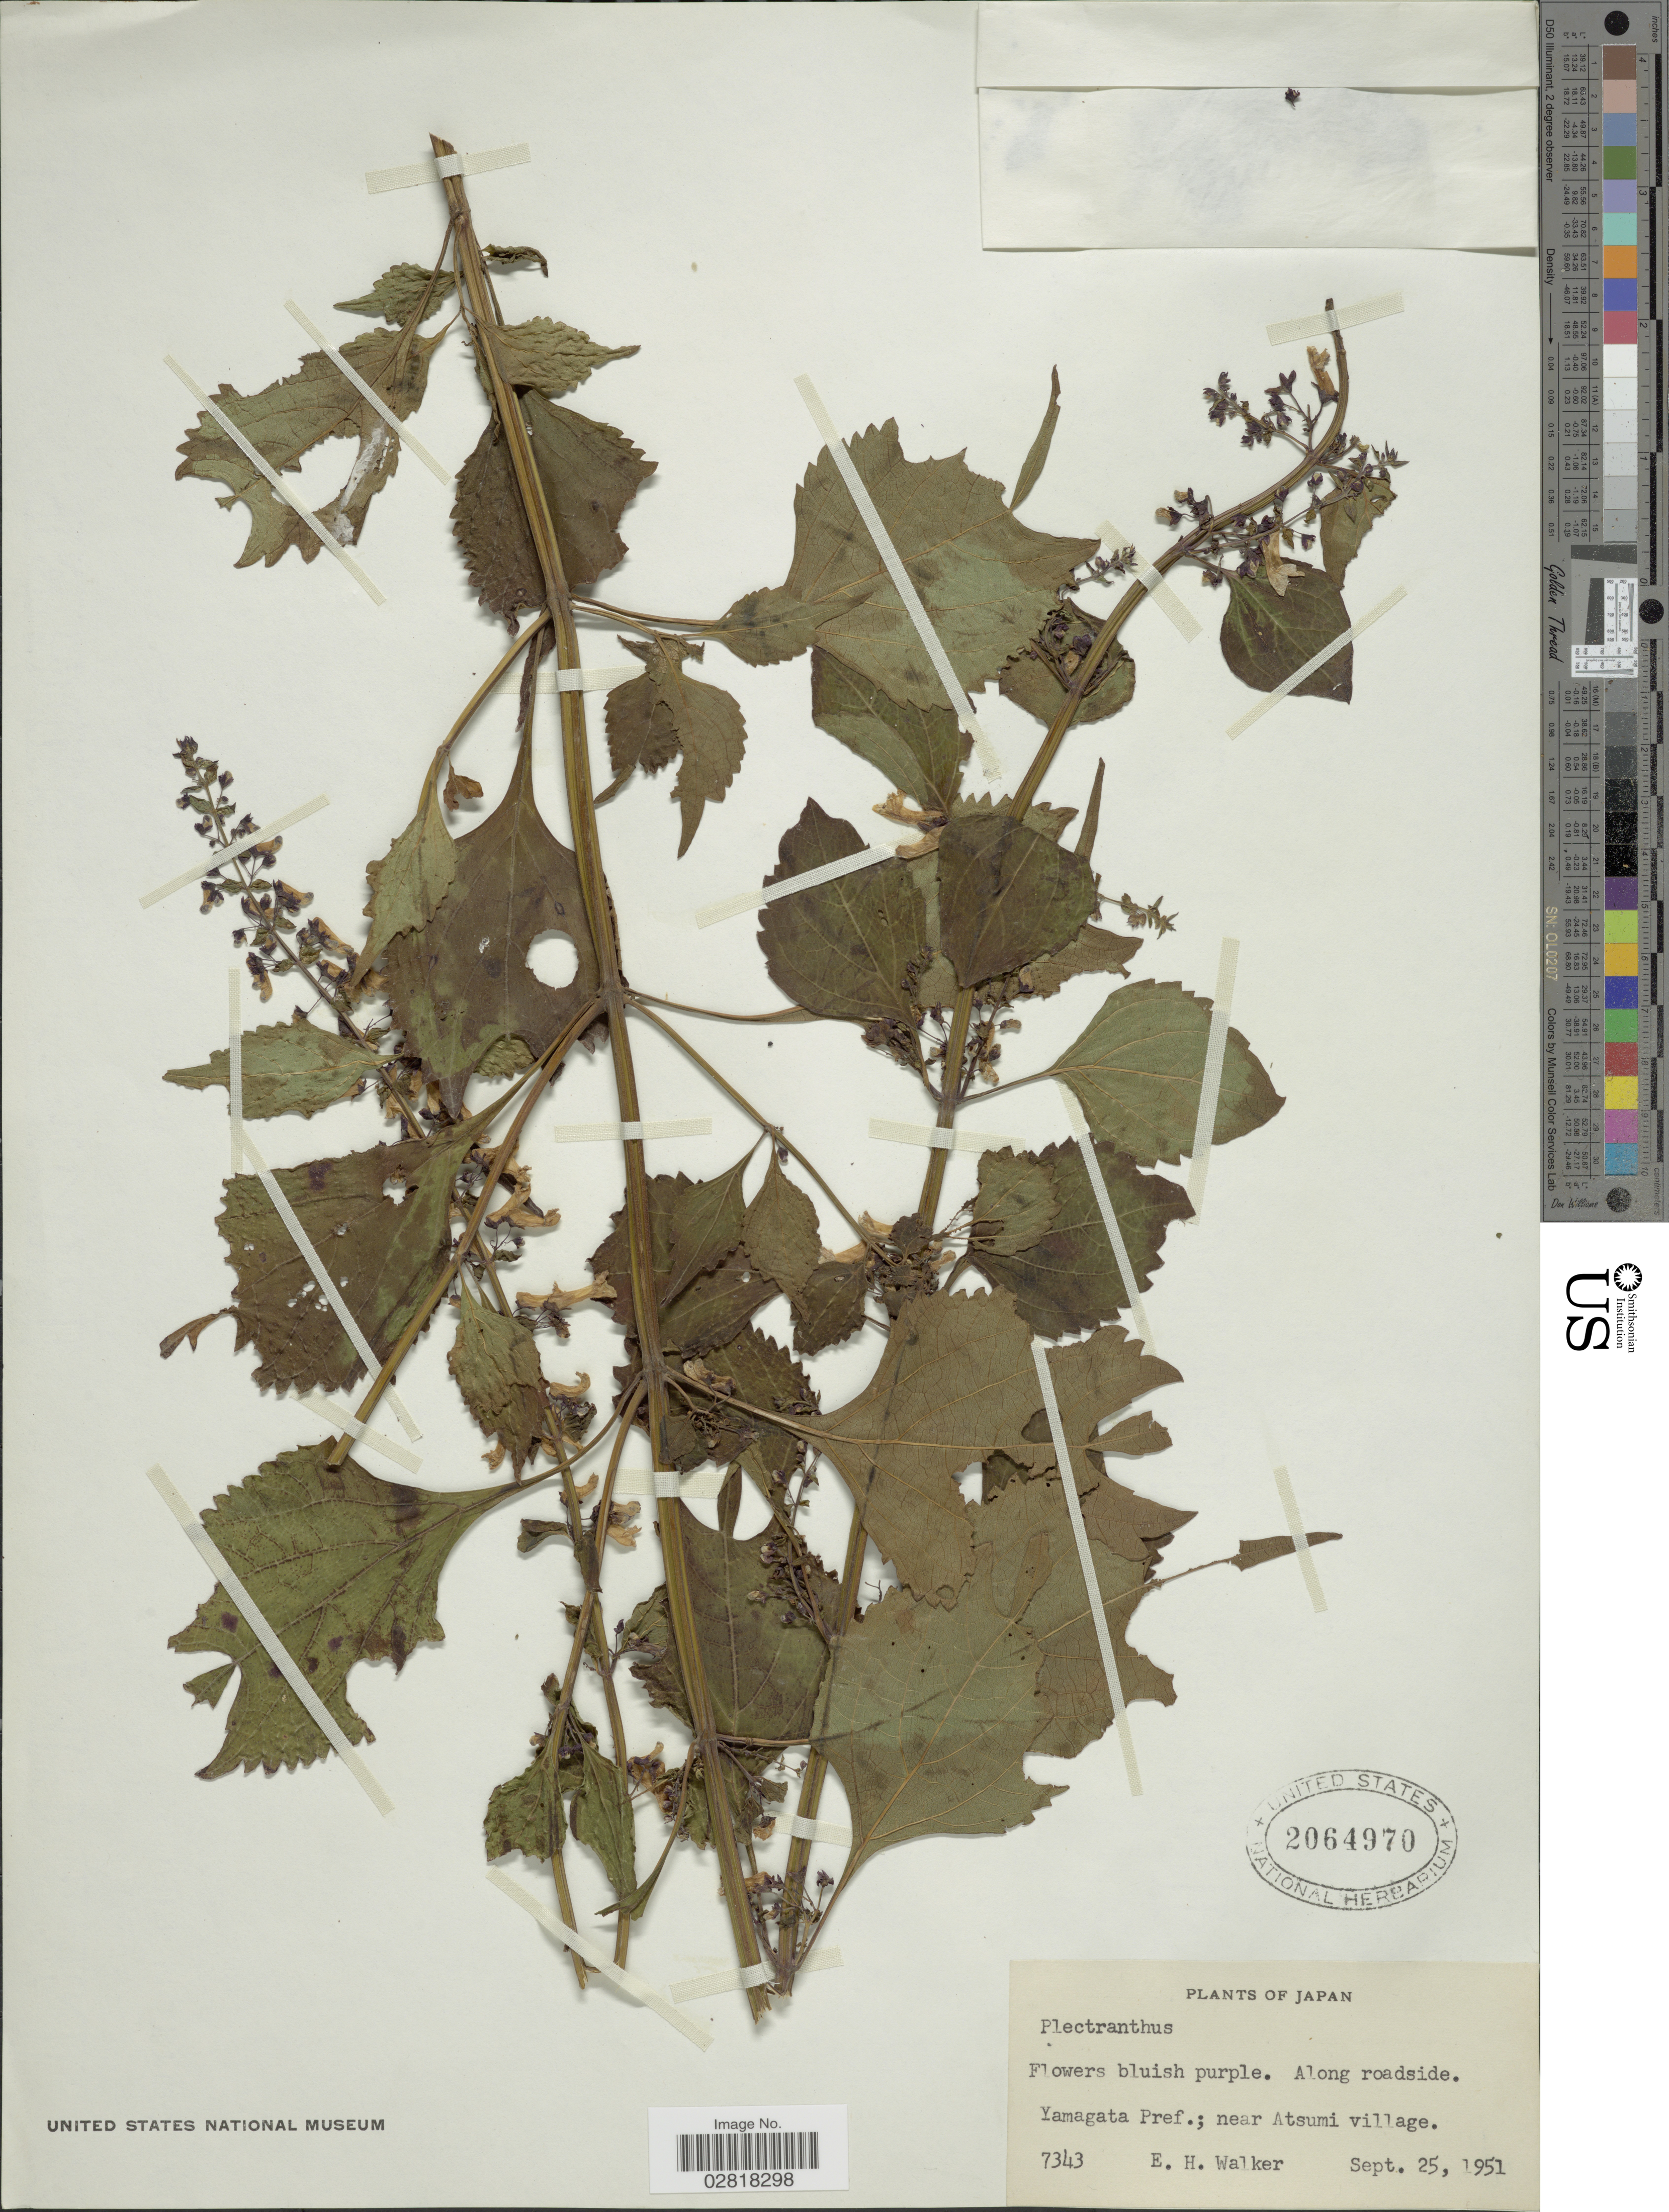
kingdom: Plantae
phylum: Tracheophyta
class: Magnoliopsida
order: Lamiales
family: Lamiaceae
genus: Plectranthus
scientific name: Plectranthus sp.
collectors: E. H. Walker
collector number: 7343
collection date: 1951-09-25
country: Japan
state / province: Yamagata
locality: Yamagata Pref.; near Atsumi village.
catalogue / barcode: US 2064970